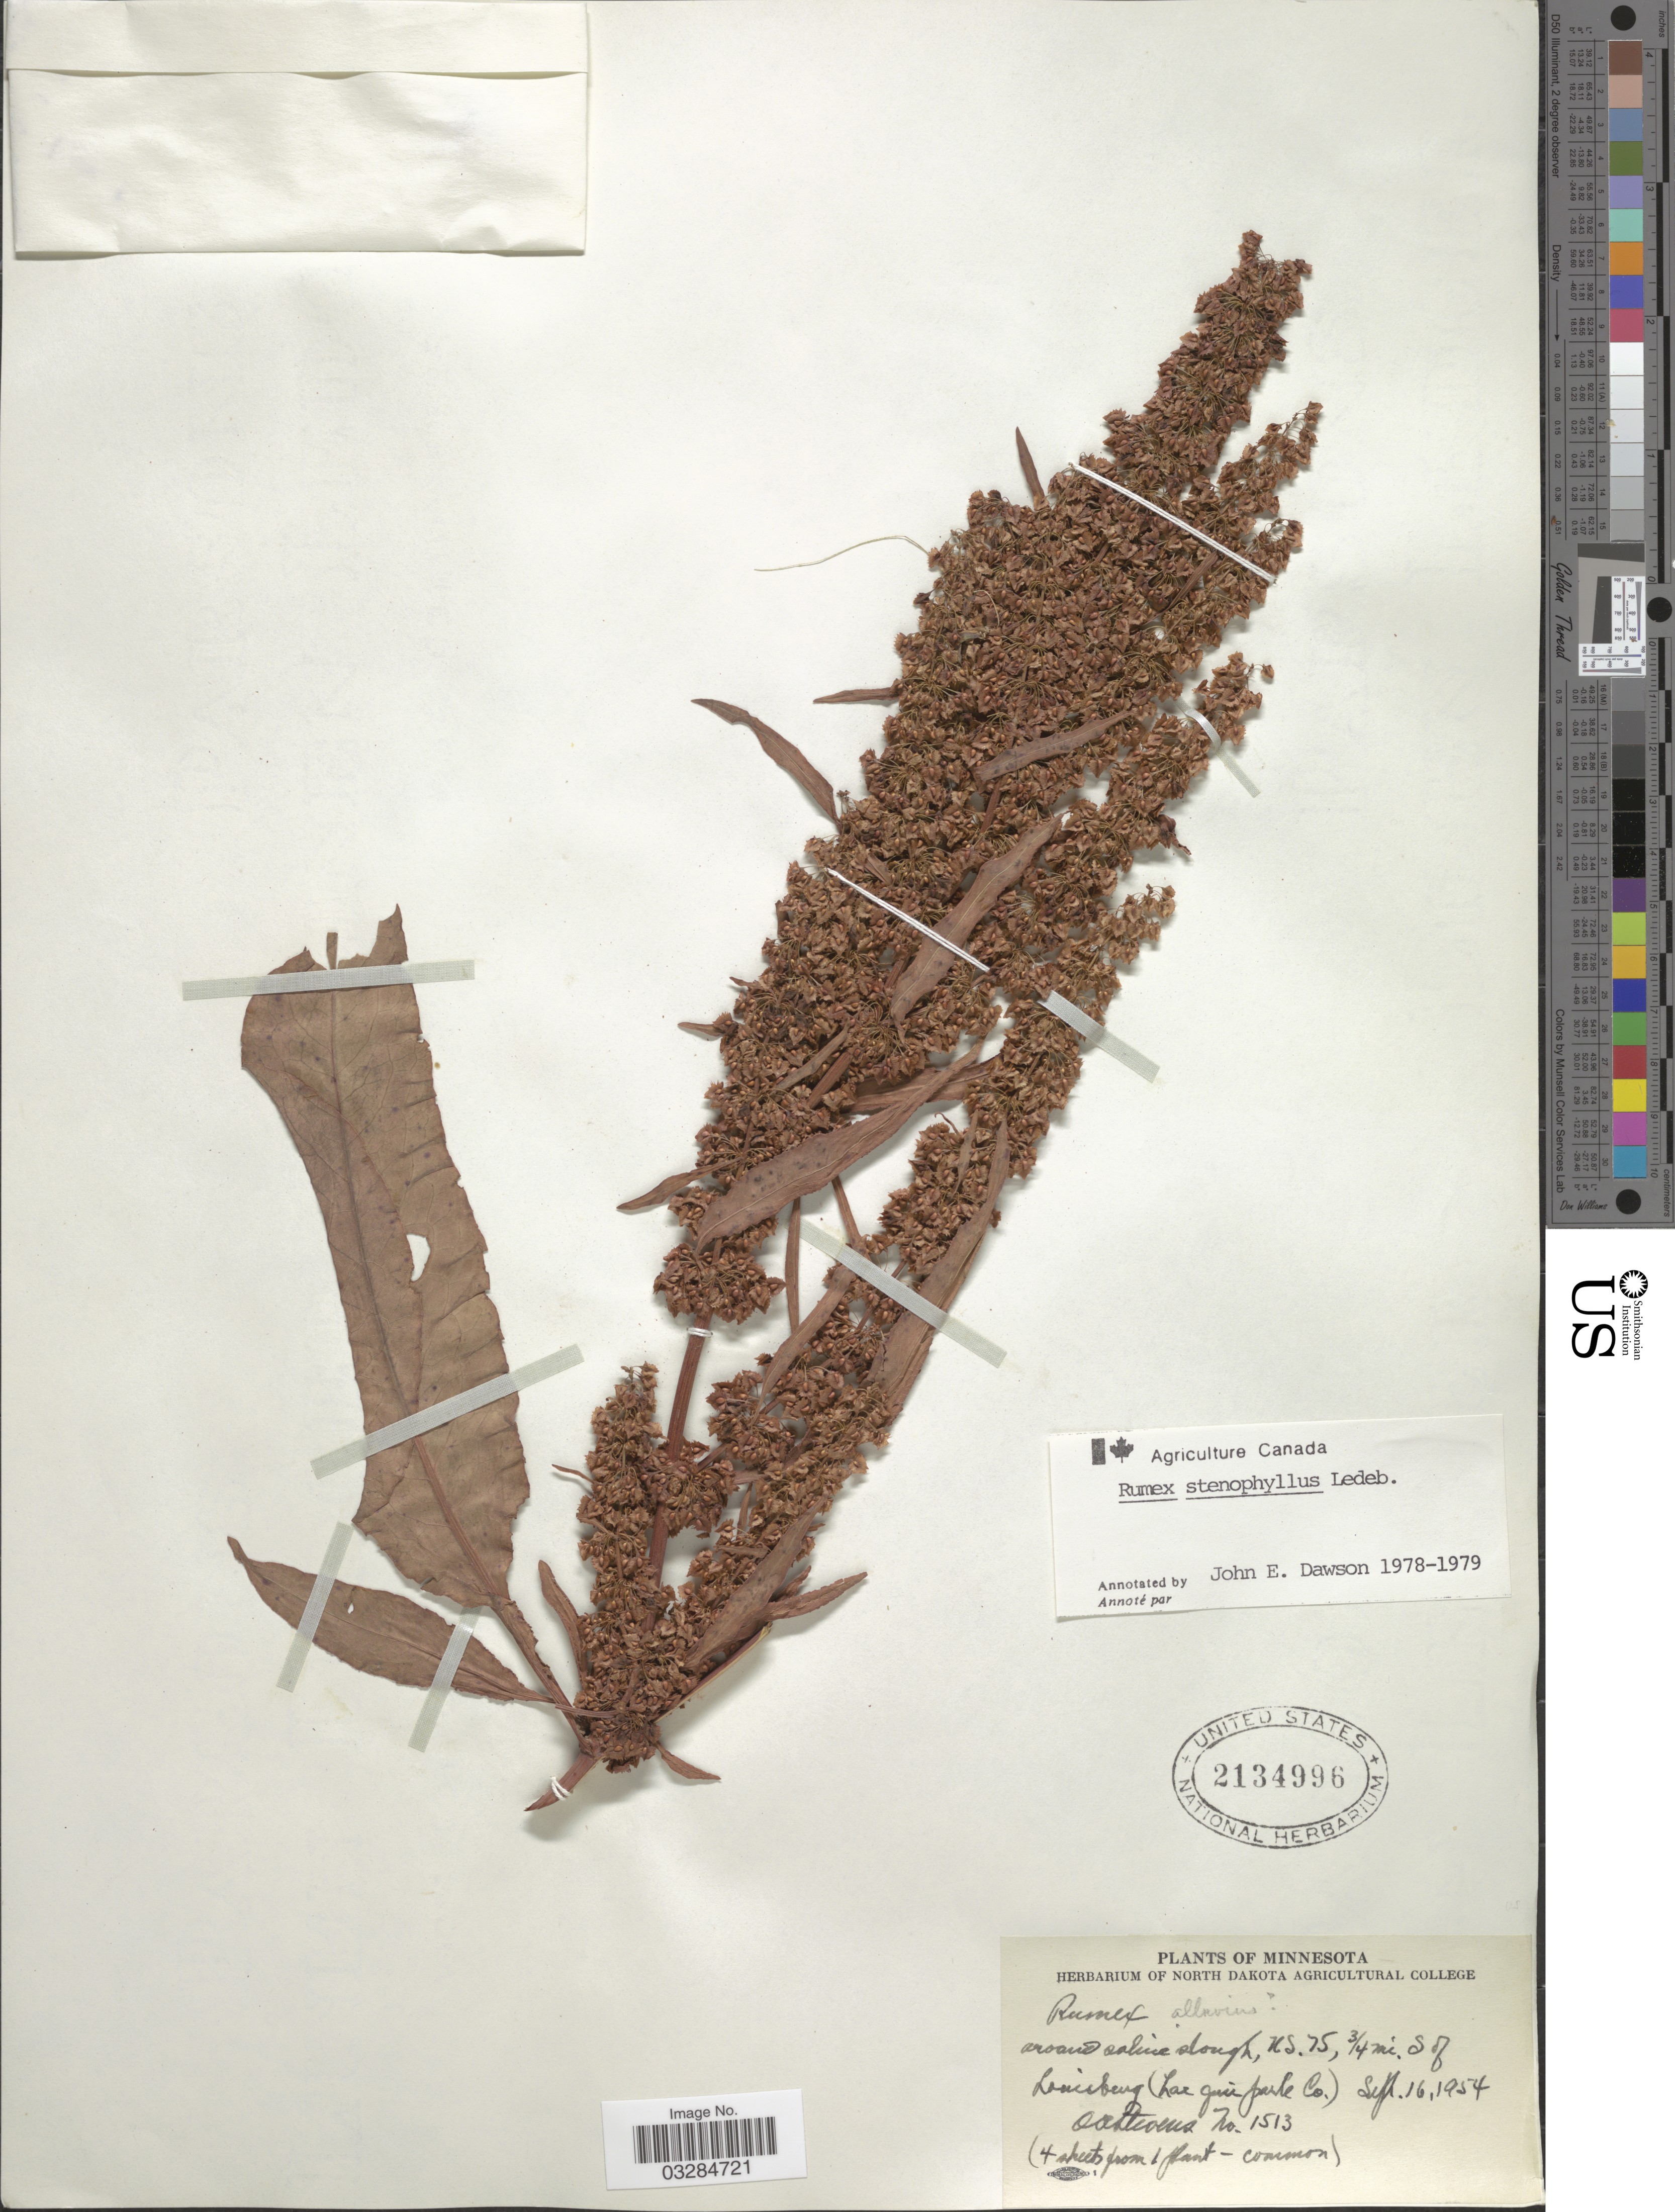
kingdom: Plantae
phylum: Tracheophyta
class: Magnoliopsida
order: Caryophyllales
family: Polygonaceae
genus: Rumex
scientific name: Rumex stenophyllus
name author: Ledeb.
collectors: O. A. Stevens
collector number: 1513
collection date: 1954-09-16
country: United States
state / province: Minnesota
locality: US. 75, 3/4 mi. S of Louisburg (Lac qui parle Co.).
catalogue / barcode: US 2134996